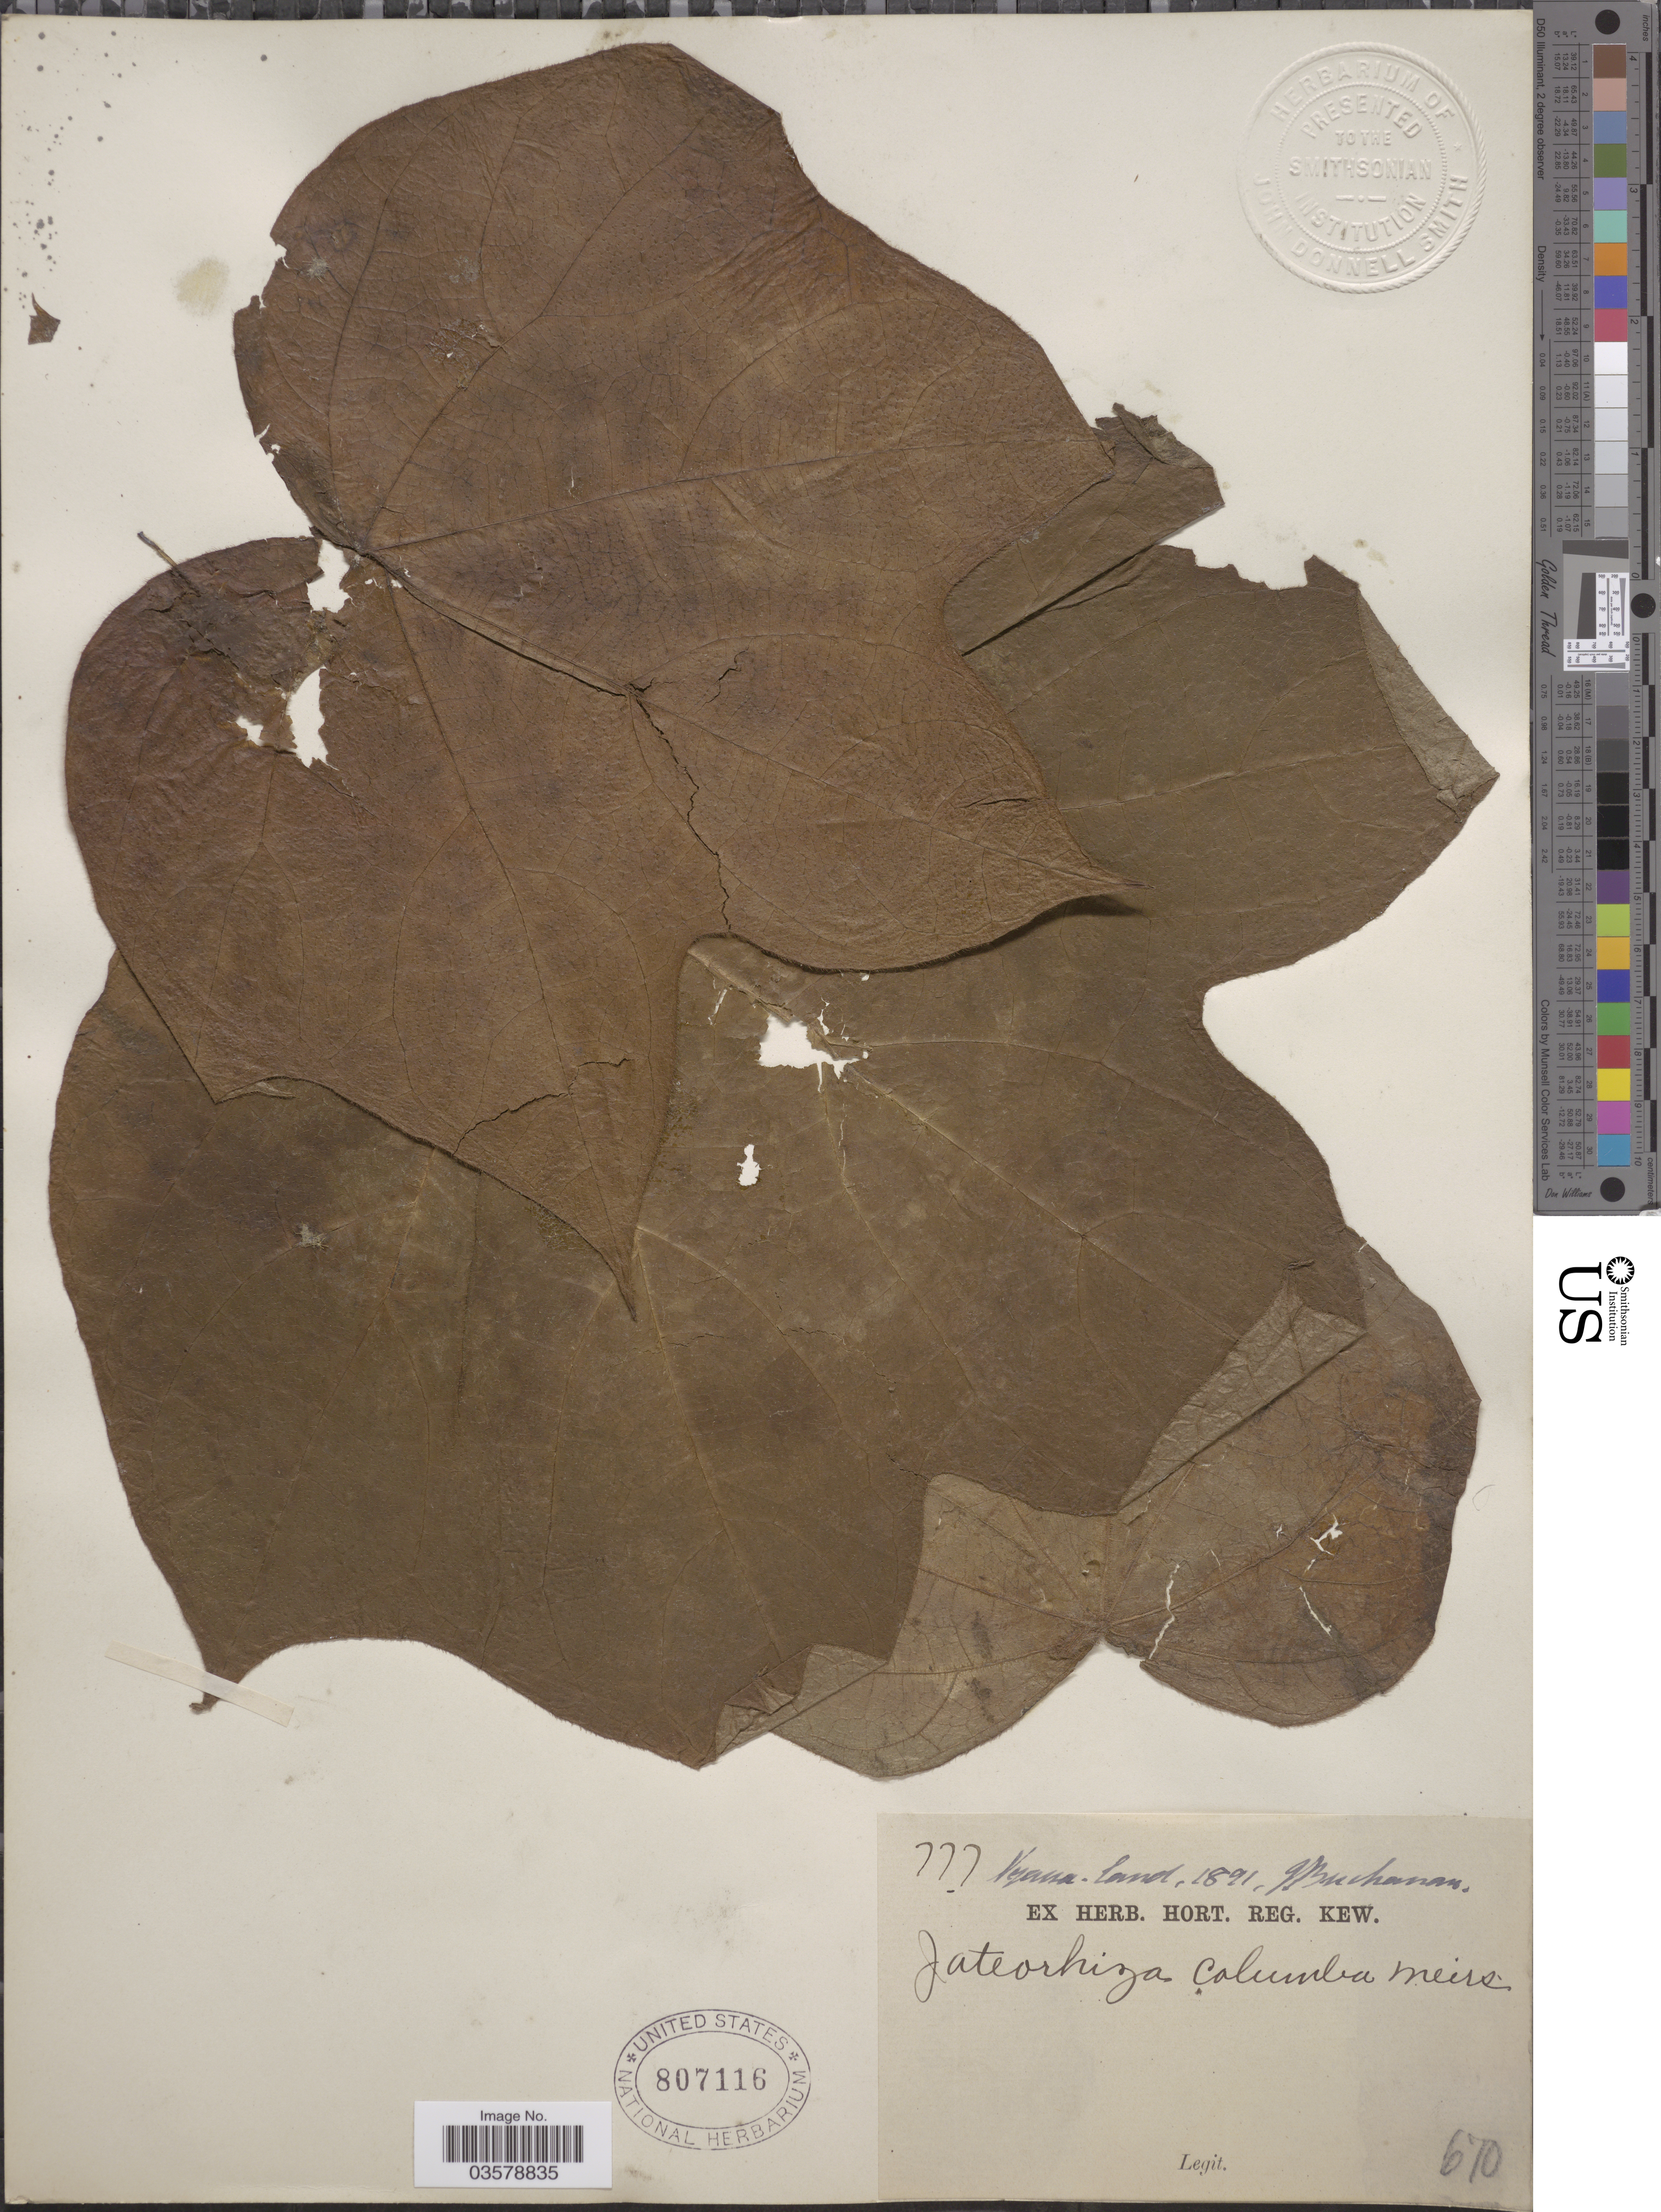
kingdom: Plantae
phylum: Tracheophyta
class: Magnoliopsida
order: Ranunculales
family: Menispermaceae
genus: Jateorhiza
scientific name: Jateorhiza palmata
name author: (Lam.) Miers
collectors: J. Buchanan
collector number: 777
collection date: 1891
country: Malawi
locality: Nyassaland.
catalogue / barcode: US 807116